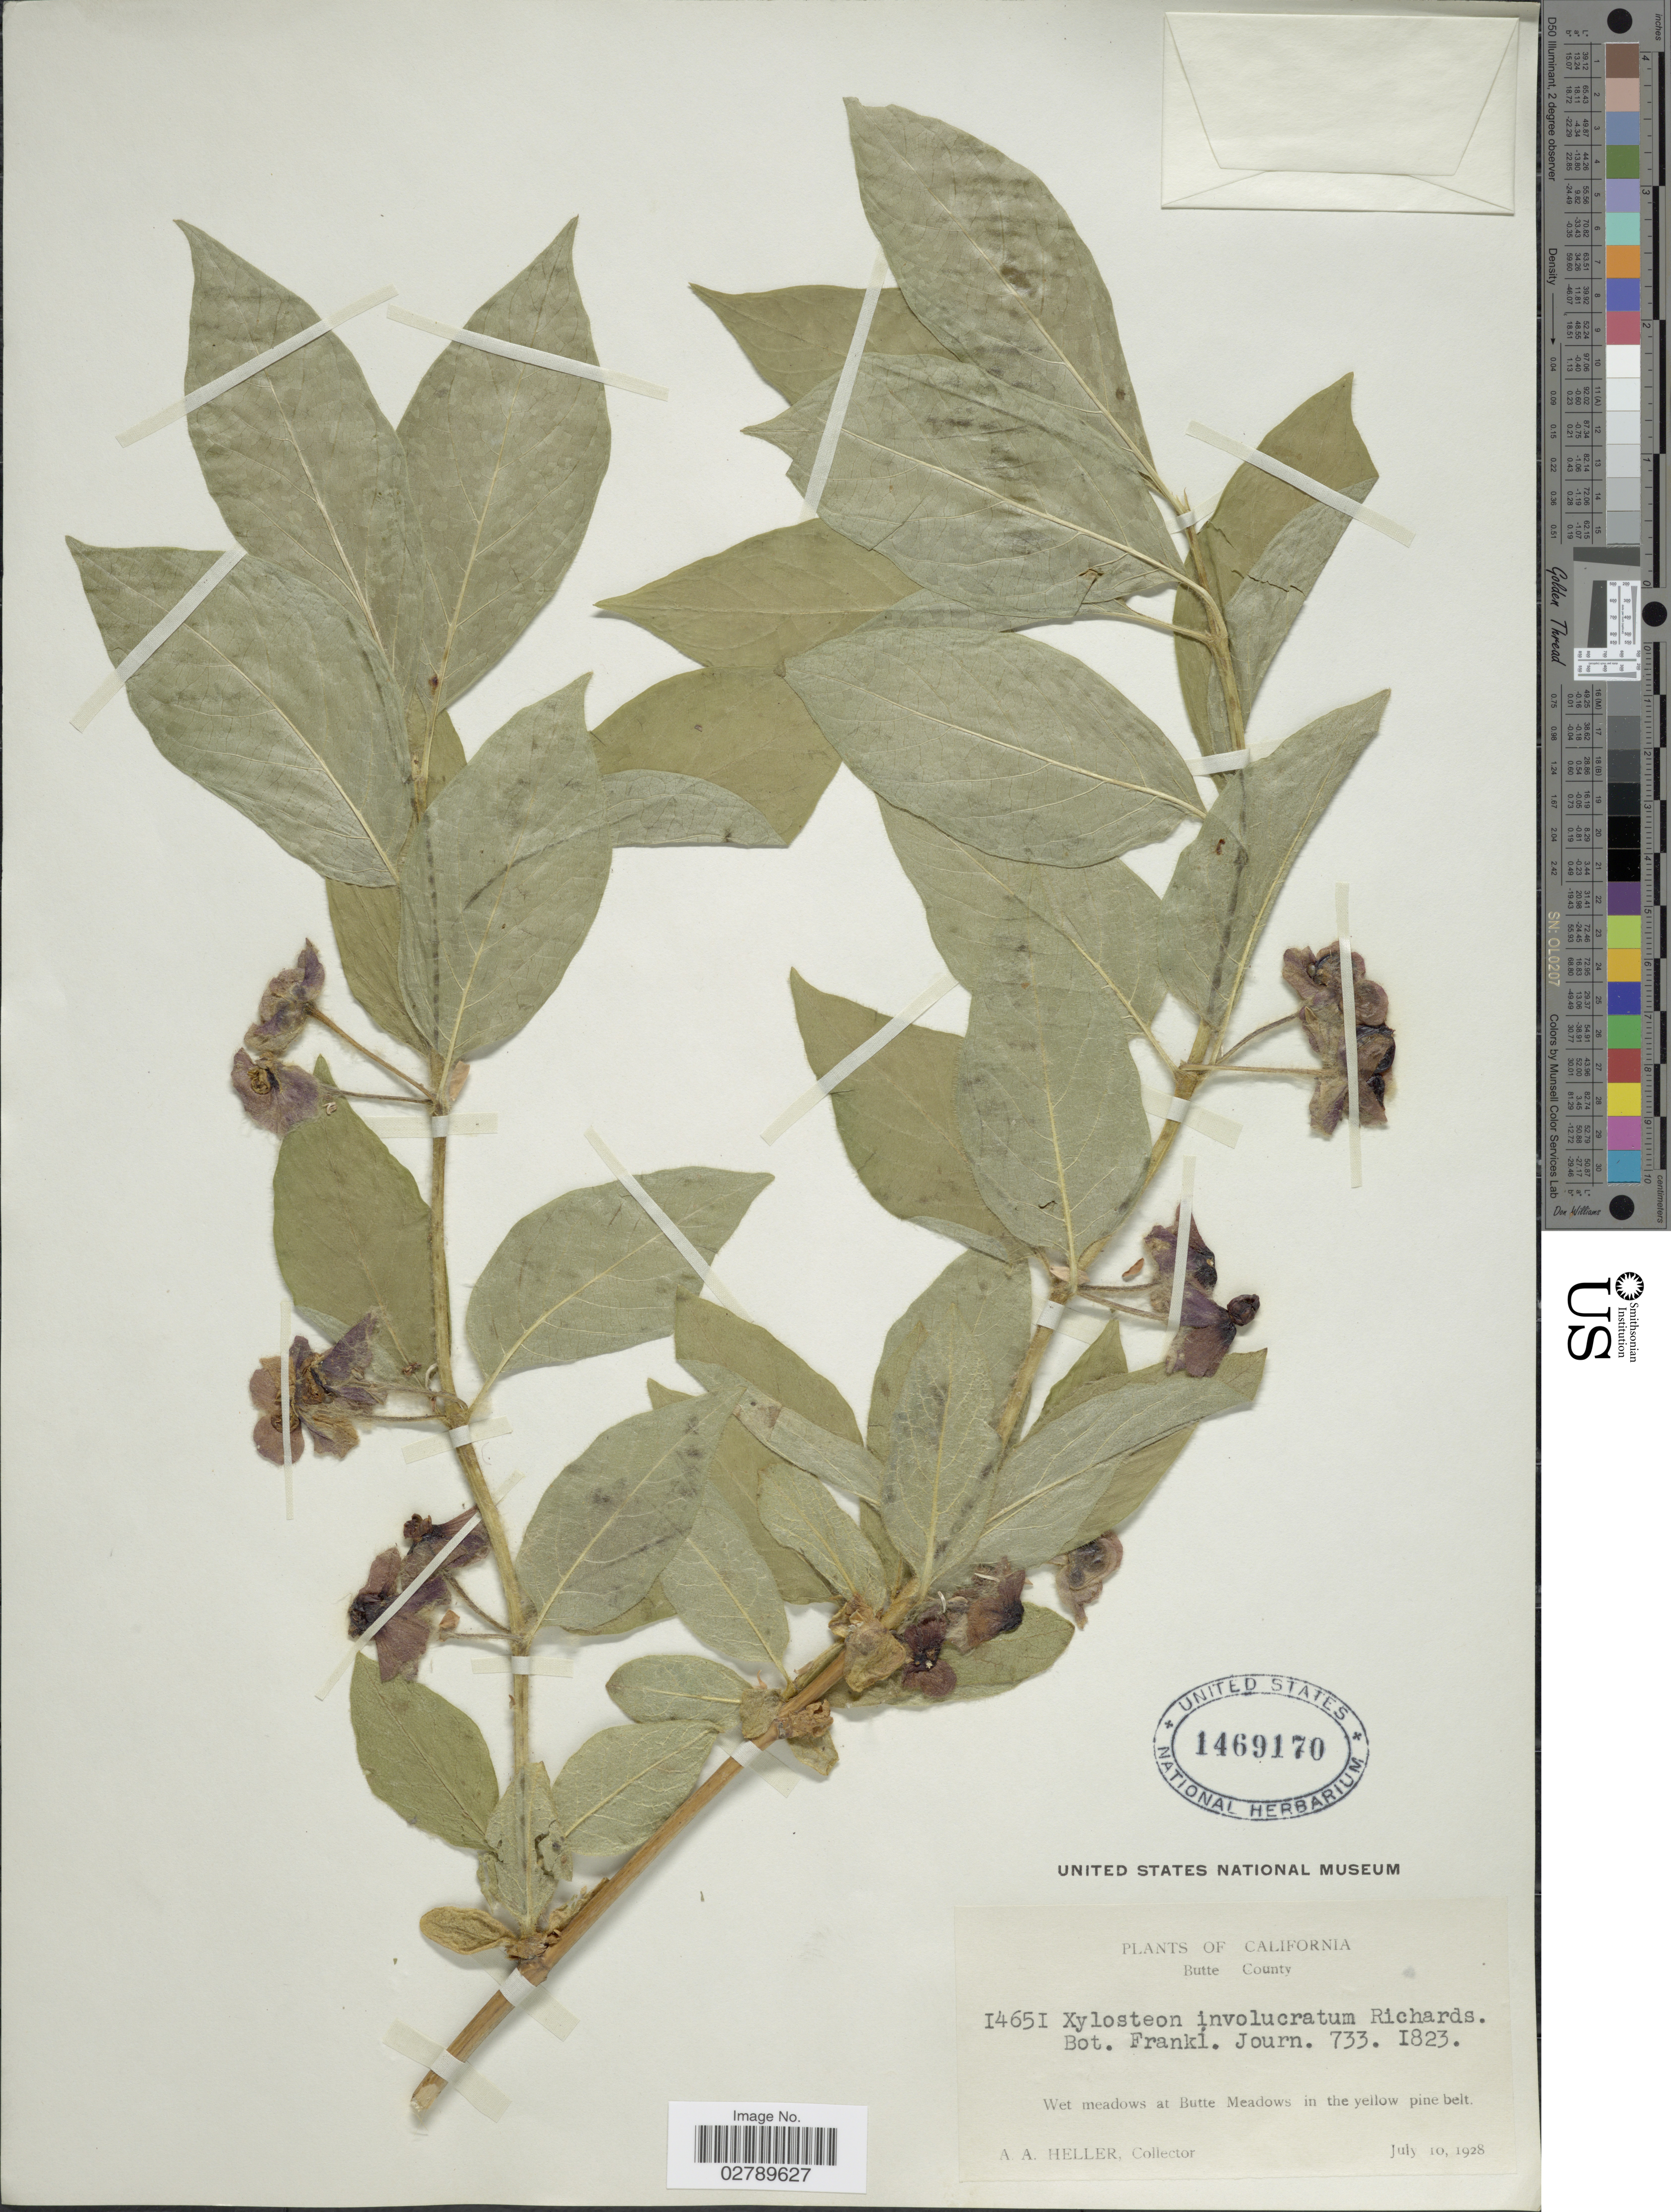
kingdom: Plantae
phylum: Tracheophyta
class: Magnoliopsida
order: Dipsacales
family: Caprifoliaceae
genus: Lonicera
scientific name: Lonicera involucrata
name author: (Richardson) Banks ex Spreng.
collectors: A. A. Heller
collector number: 14651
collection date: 1928-07-10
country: United States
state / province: California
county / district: Butte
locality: Butte County. Wet meadows at Butte Meadows in the yellow pine belt.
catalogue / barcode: US 1469170